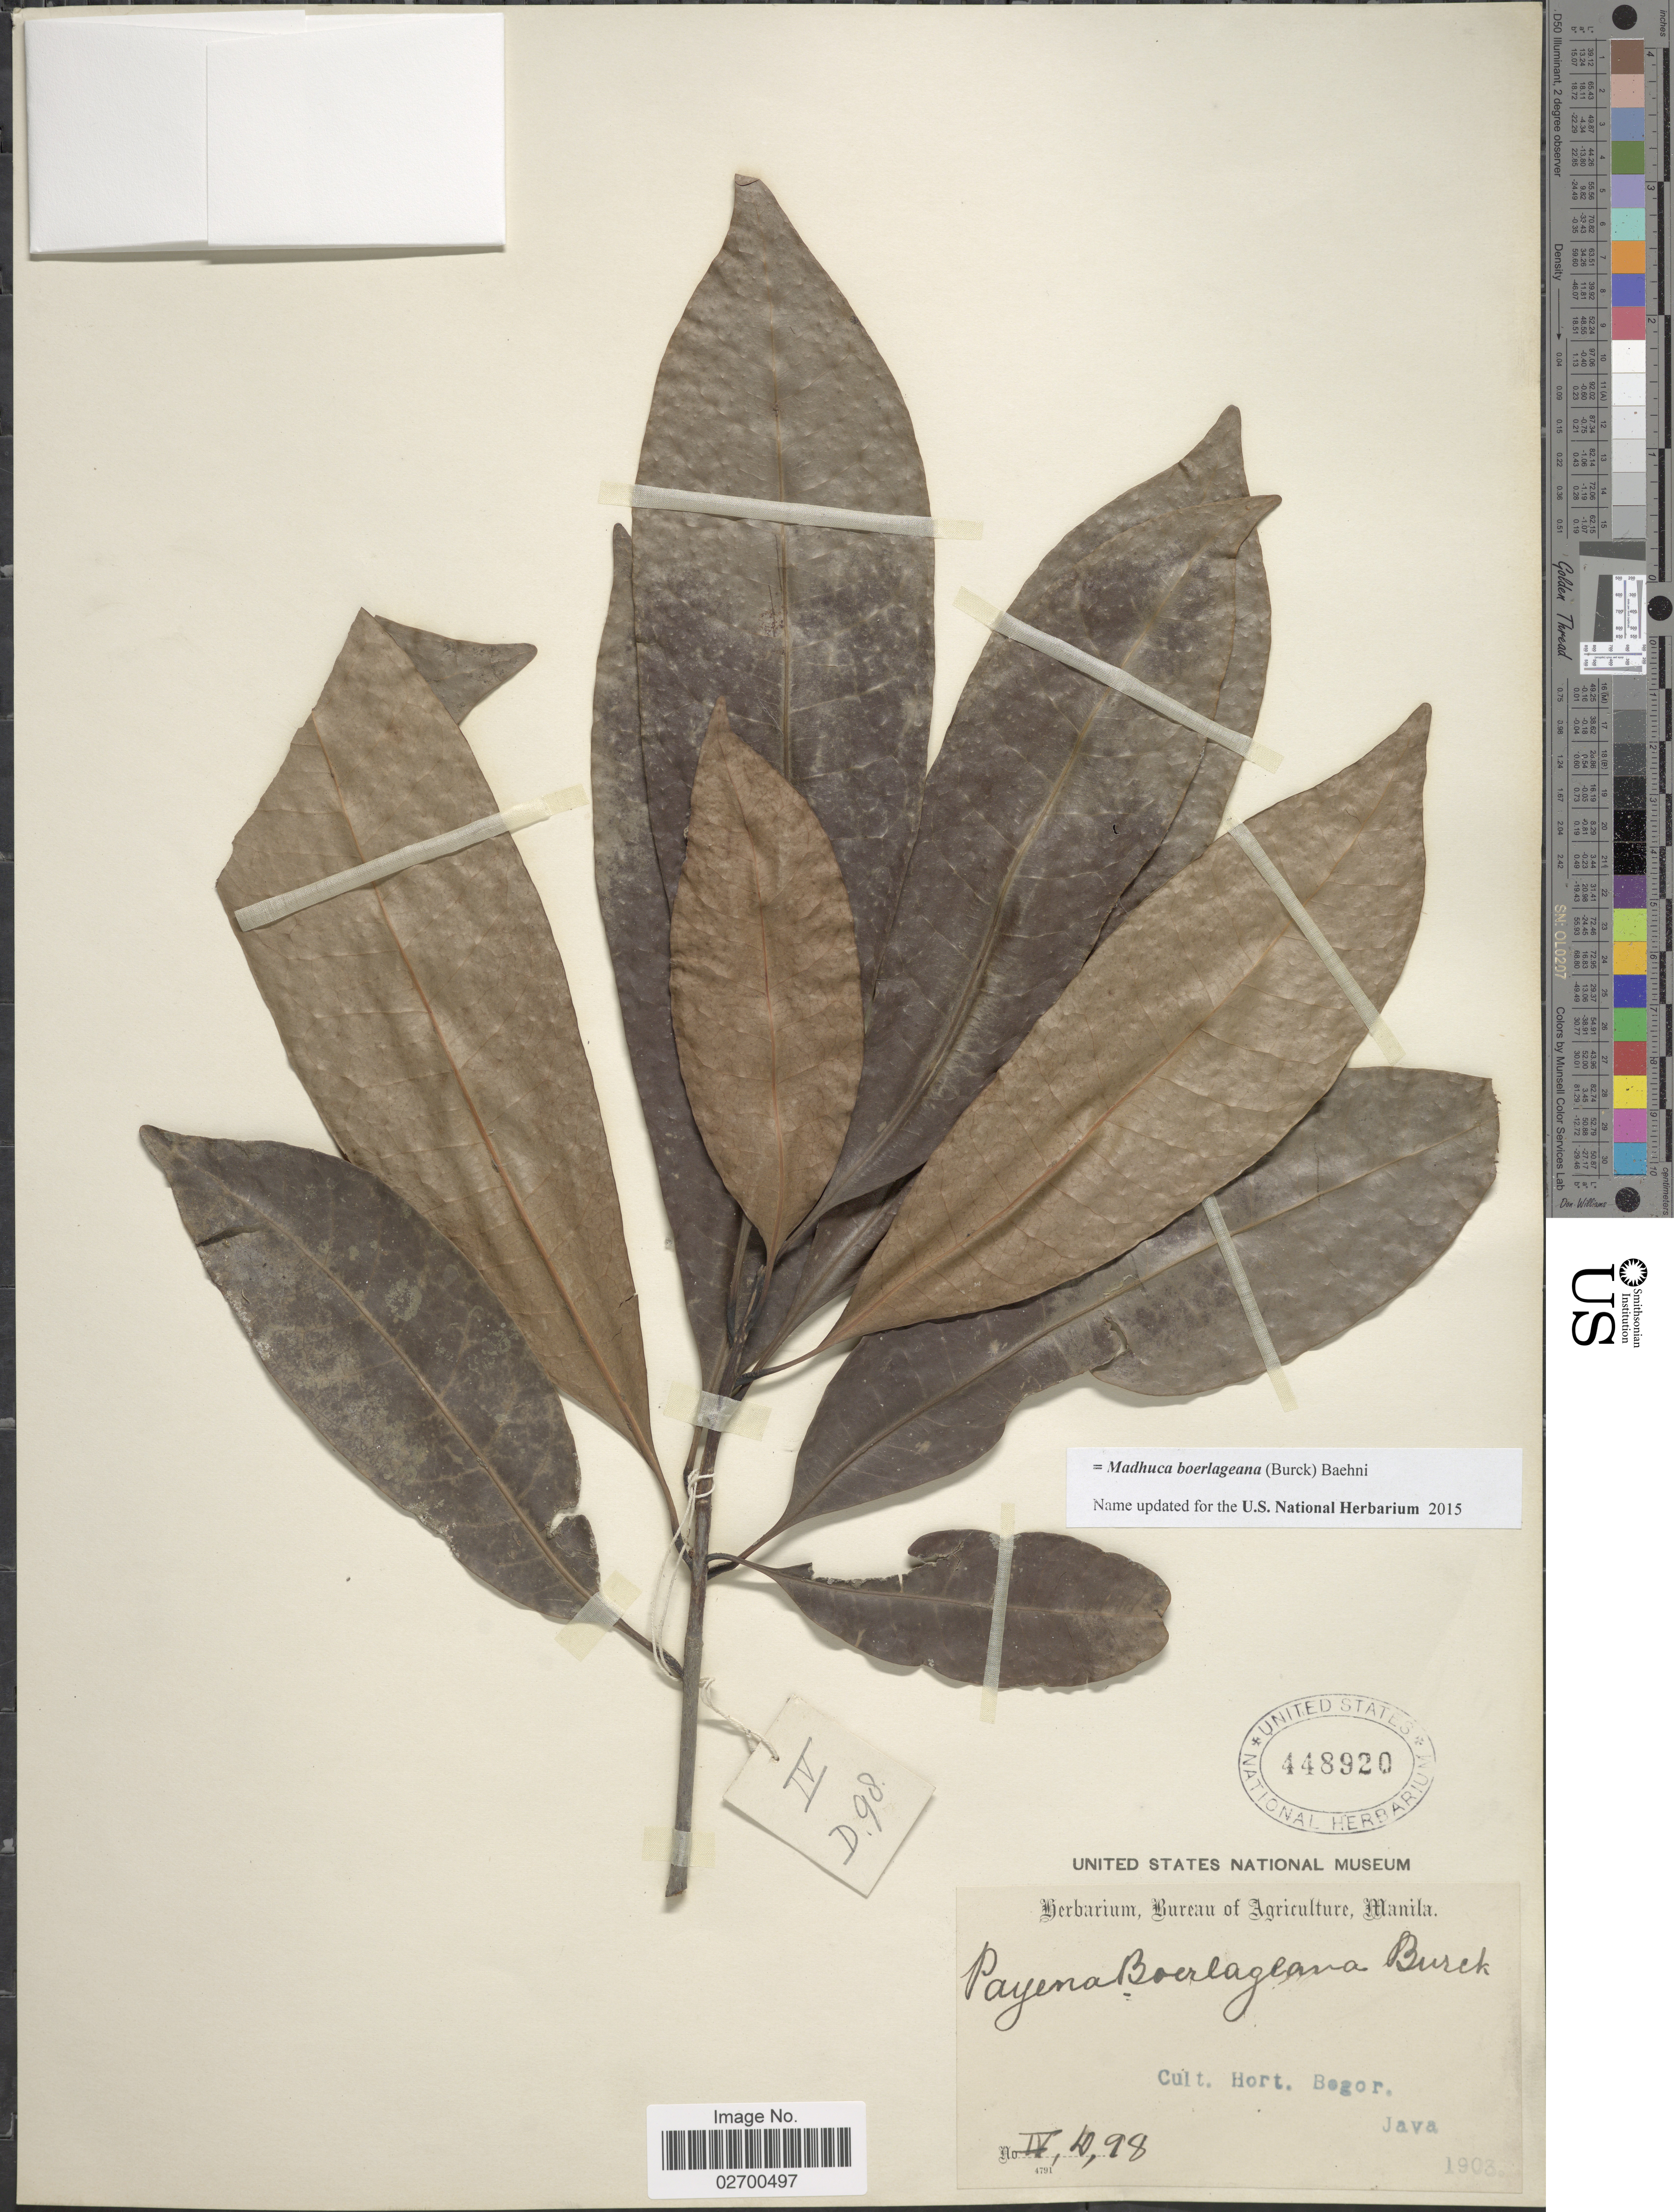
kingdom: Plantae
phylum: Tracheophyta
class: Magnoliopsida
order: Ericales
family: Sapotaceae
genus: Madhuca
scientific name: Madhuca boerlageana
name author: (Burck) Baehni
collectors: Ex herb. Bureau of Agriculture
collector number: IV, D, 98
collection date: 1903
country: Indonesia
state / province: Java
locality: Cult. Hort. Bogor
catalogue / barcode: US 448920